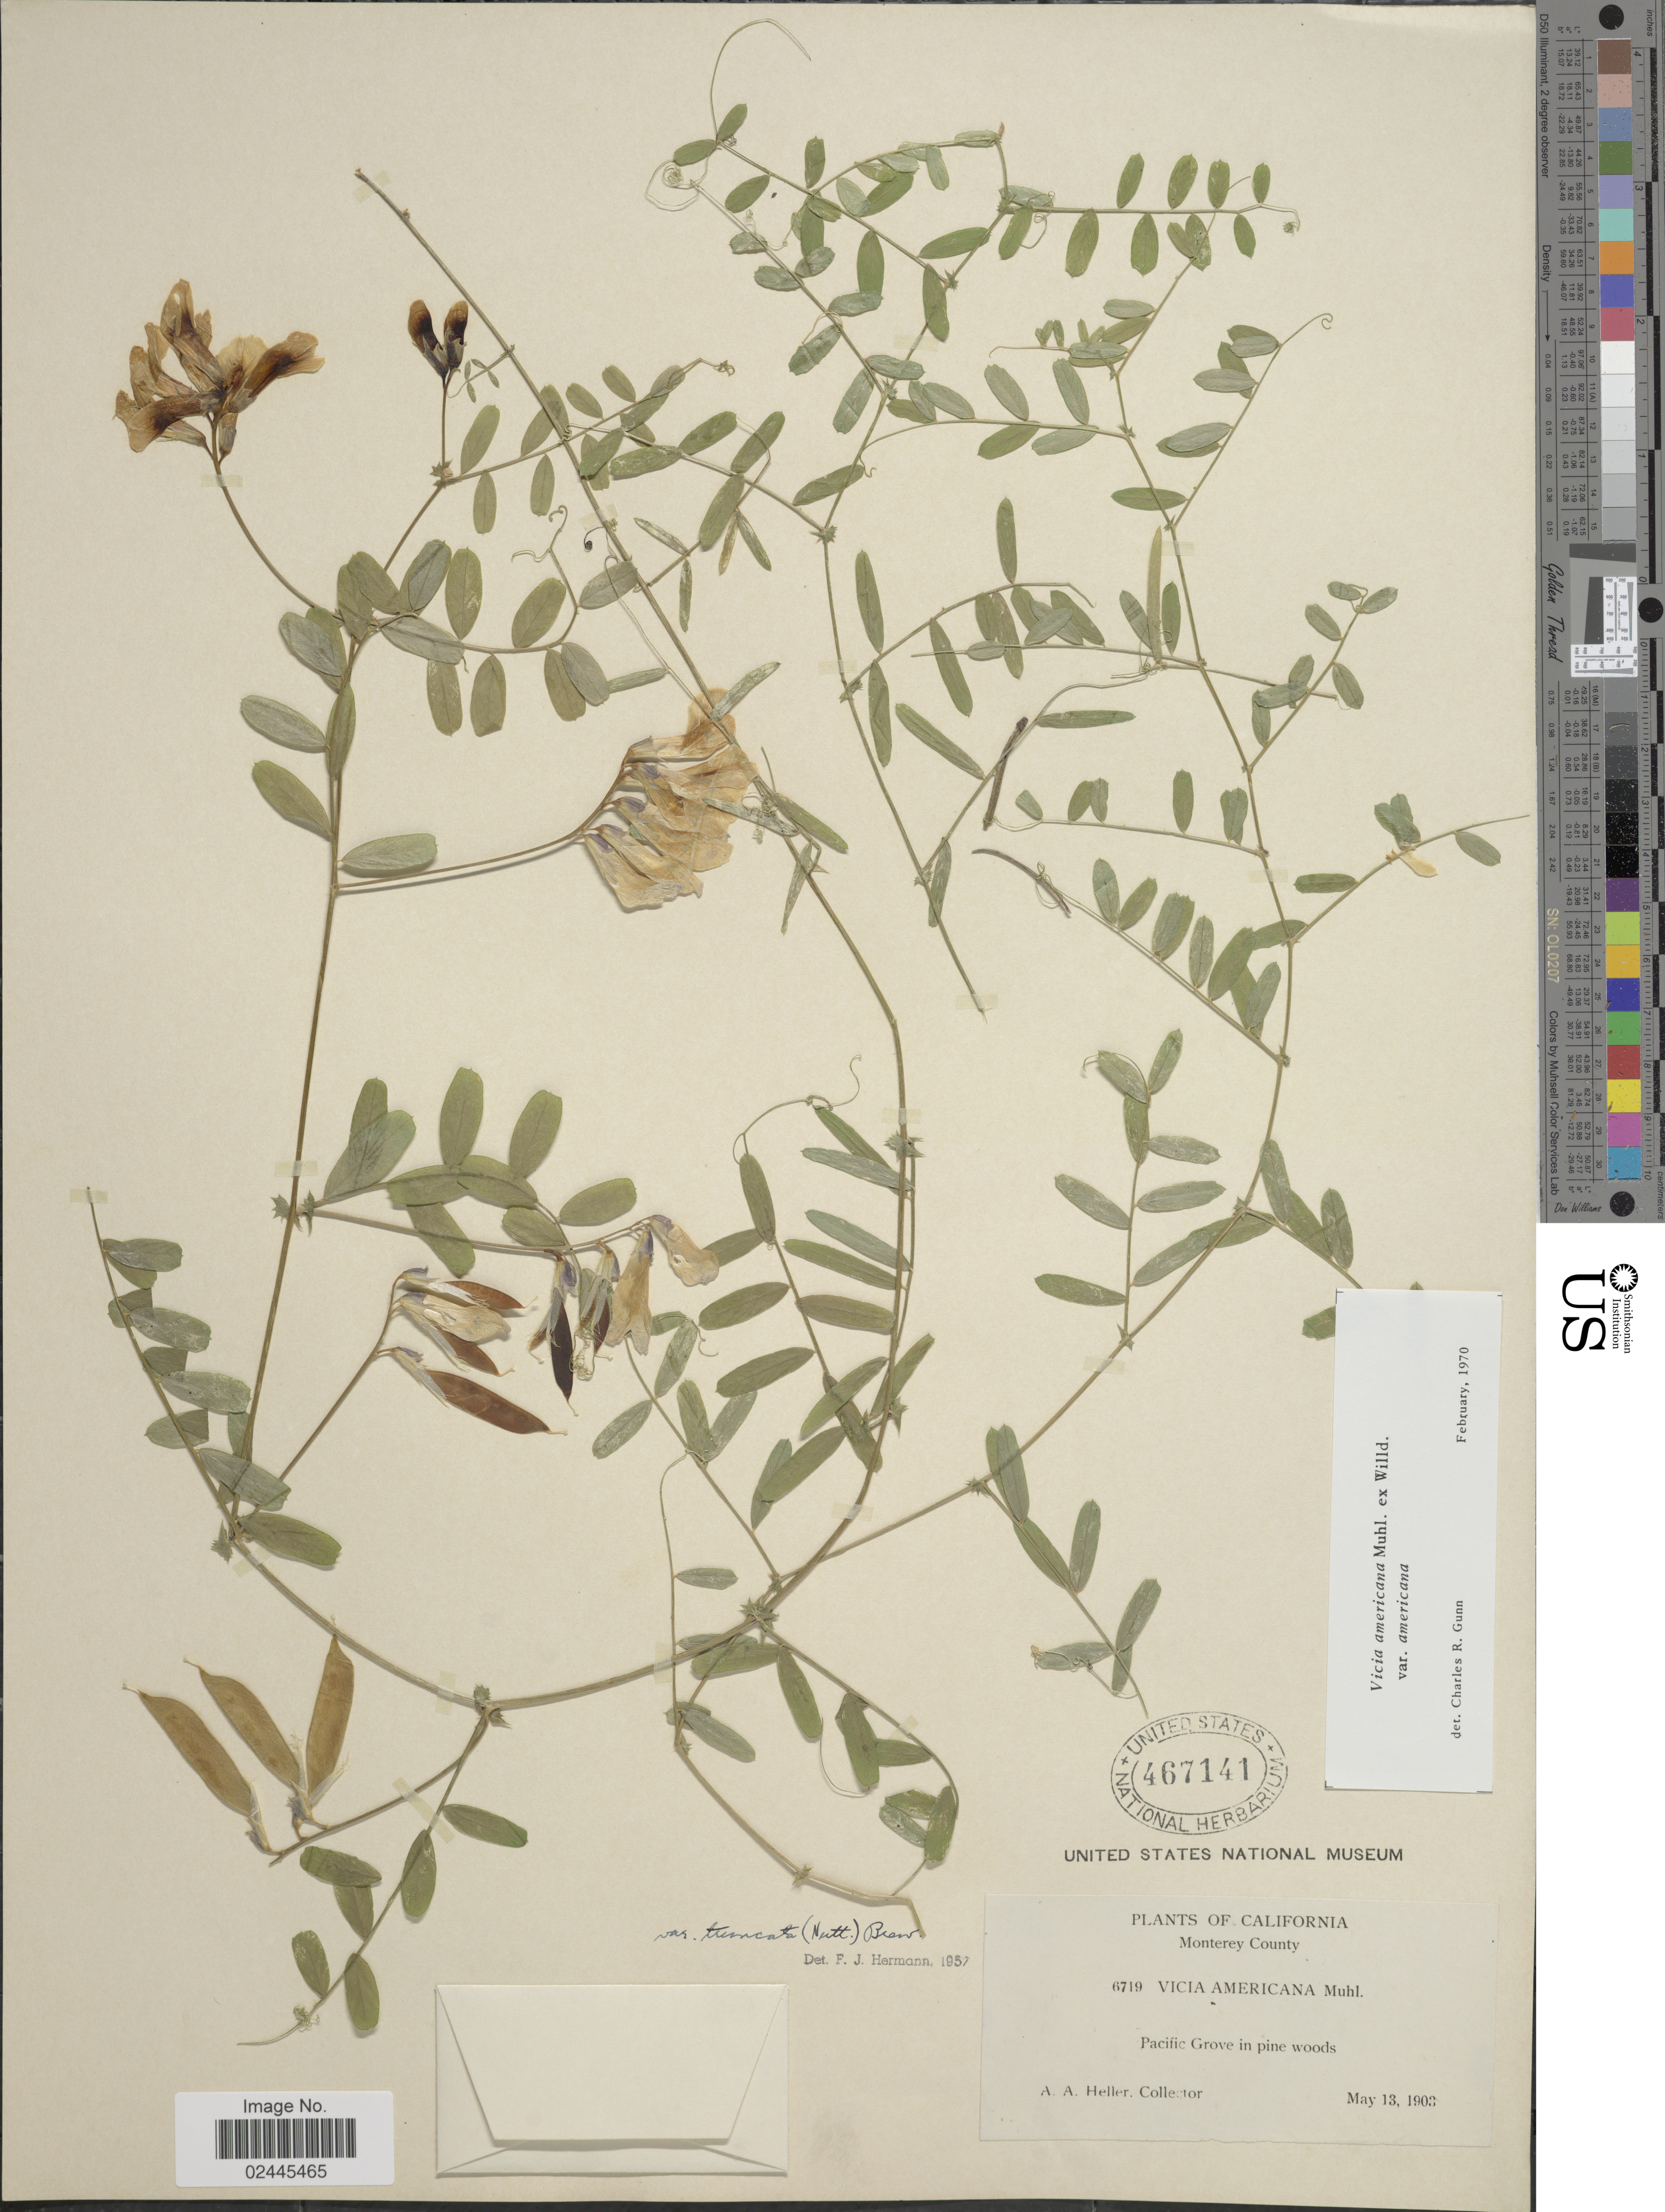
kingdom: Plantae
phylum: Tracheophyta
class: Magnoliopsida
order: Fabales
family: Fabaceae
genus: Vicia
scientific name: Vicia americana var. americana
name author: Muhl. ex Willd.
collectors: A. A. Heller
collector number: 6719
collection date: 1903-05-13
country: United States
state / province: California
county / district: Monterey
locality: Monterey County. Pacific Grove in pine woods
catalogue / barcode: US 467141